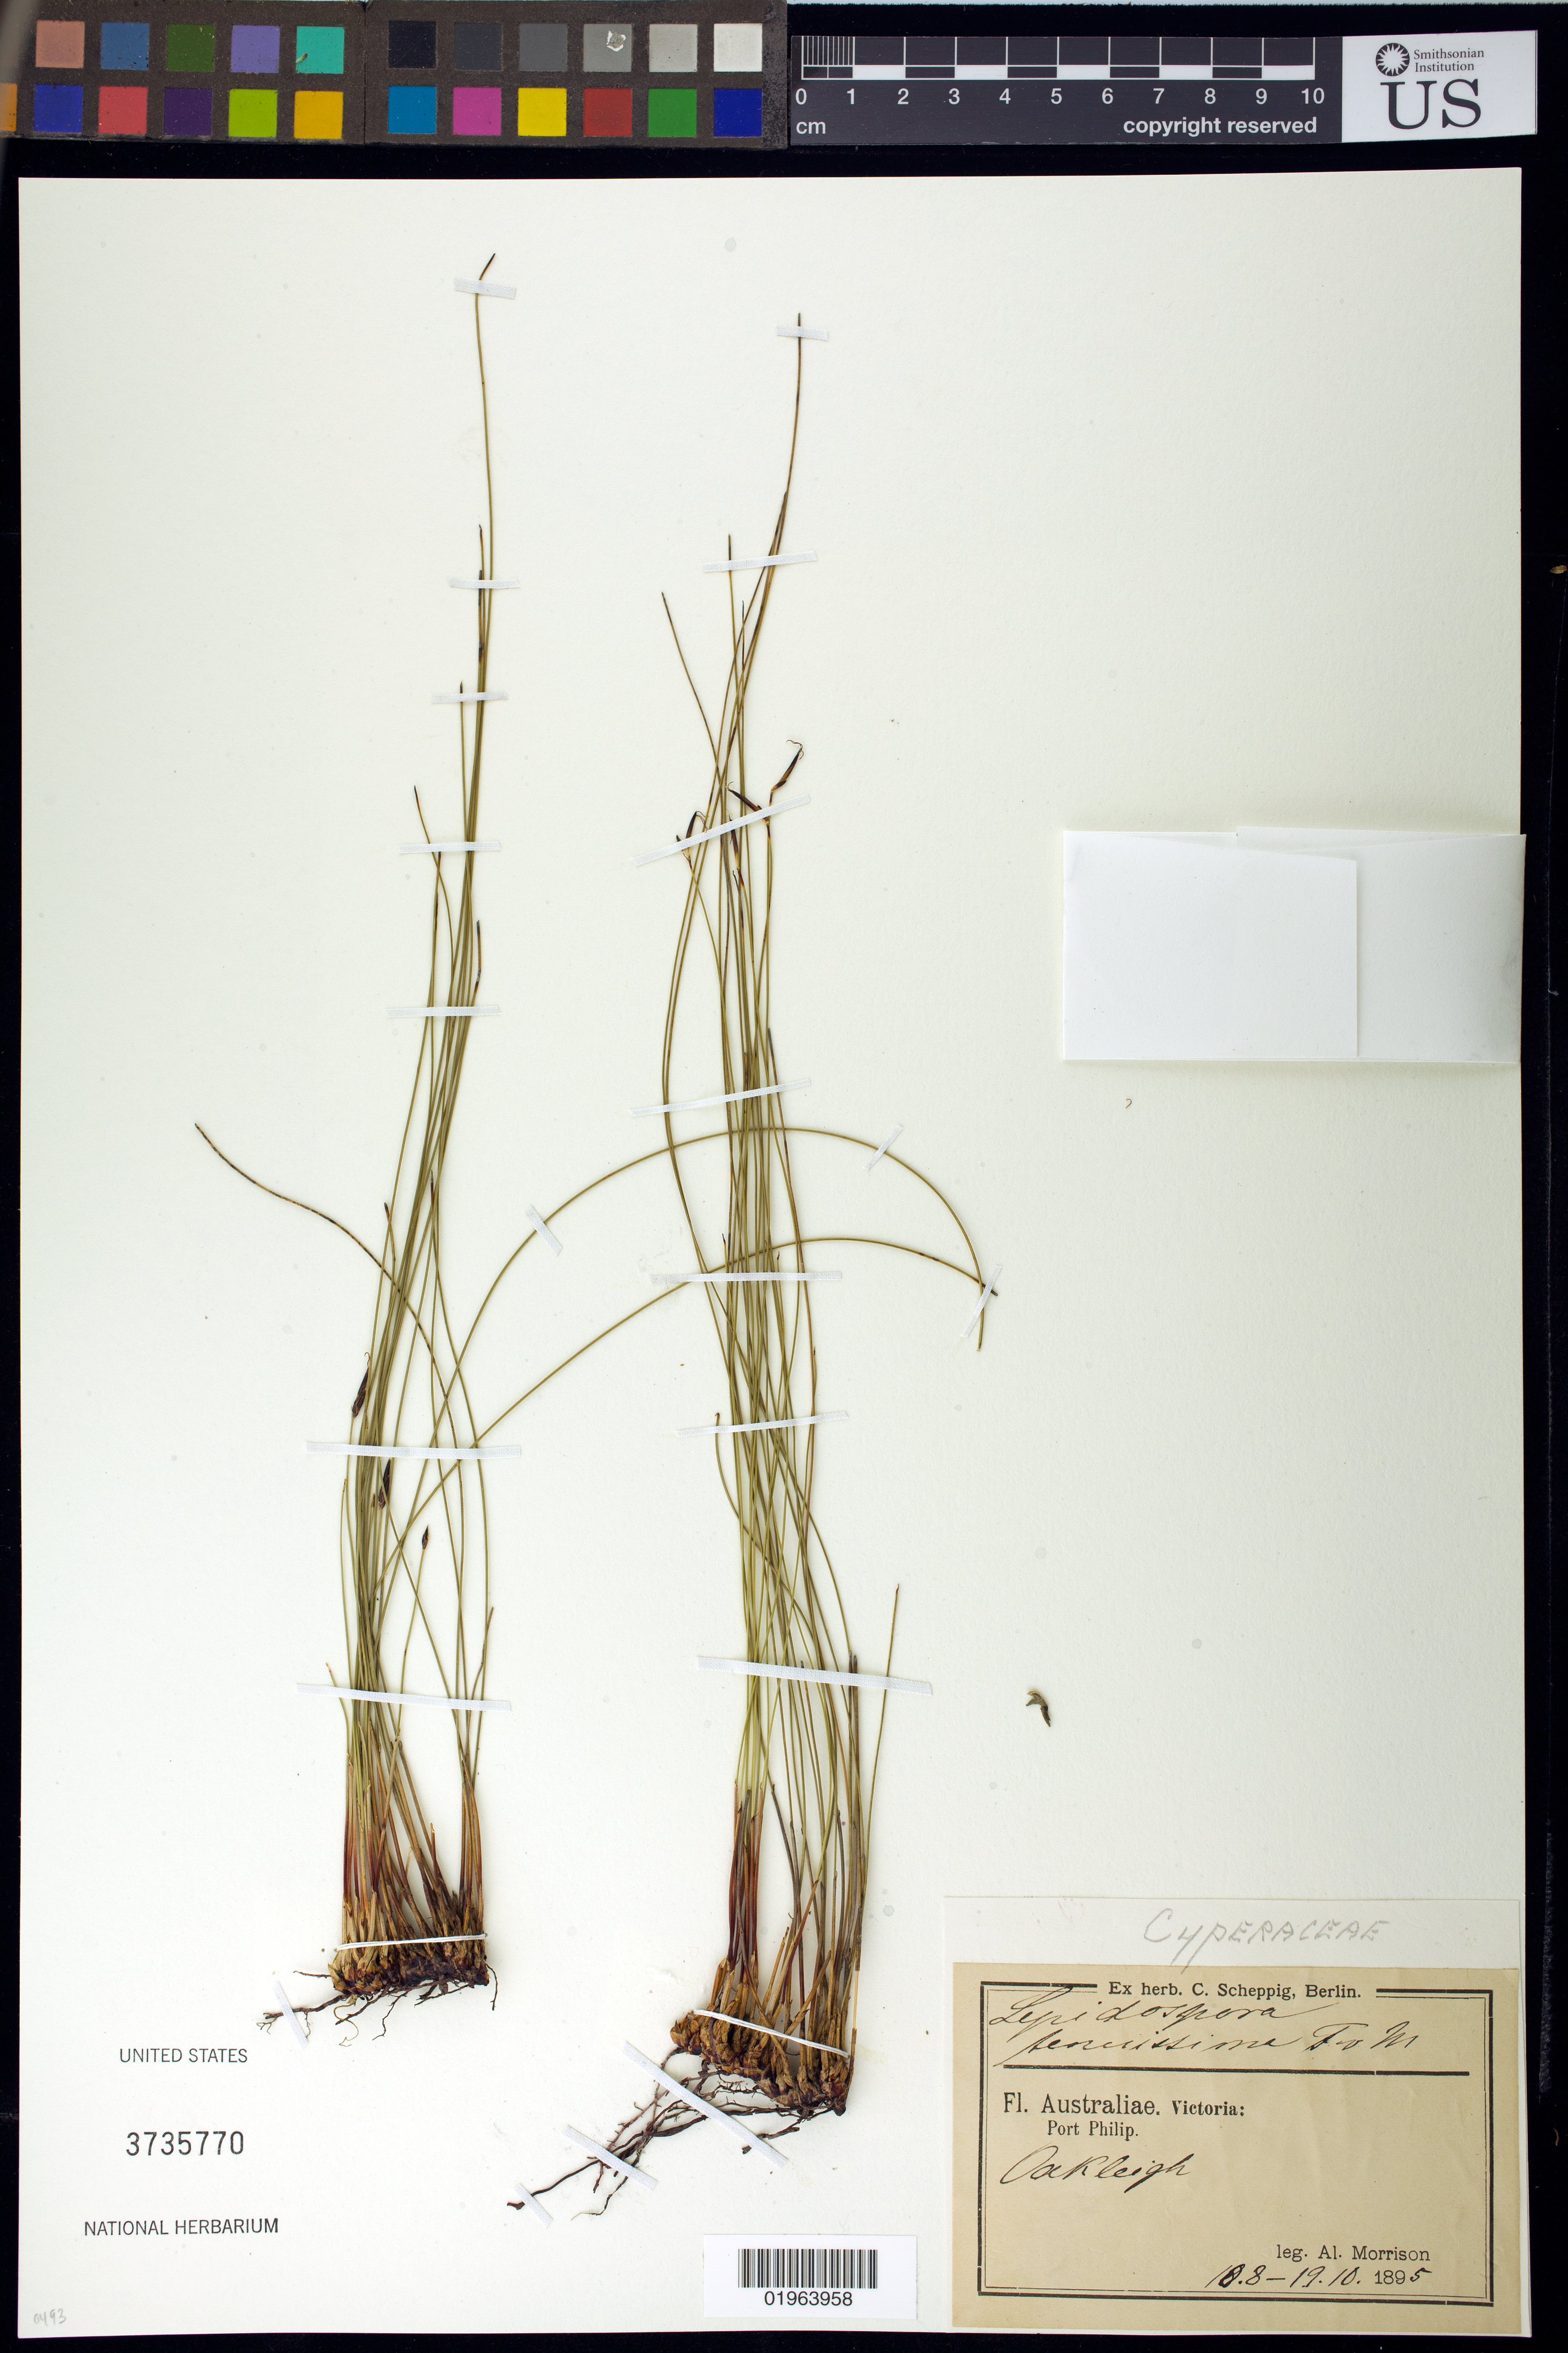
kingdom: Plantae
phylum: Tracheophyta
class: Liliopsida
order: Poales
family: Cyperaceae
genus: Schoenus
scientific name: Schoenus lepidosperma (F. Muell.) K.L. Wilson subsp. lepidosperma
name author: (F. Muell.) K.L. Wilson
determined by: Wilson, K. L.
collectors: A. Morrison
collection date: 1895-08-10/1895-10-19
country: Australia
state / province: Victoria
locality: Port Philip, Oakleigh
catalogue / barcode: US 3735770